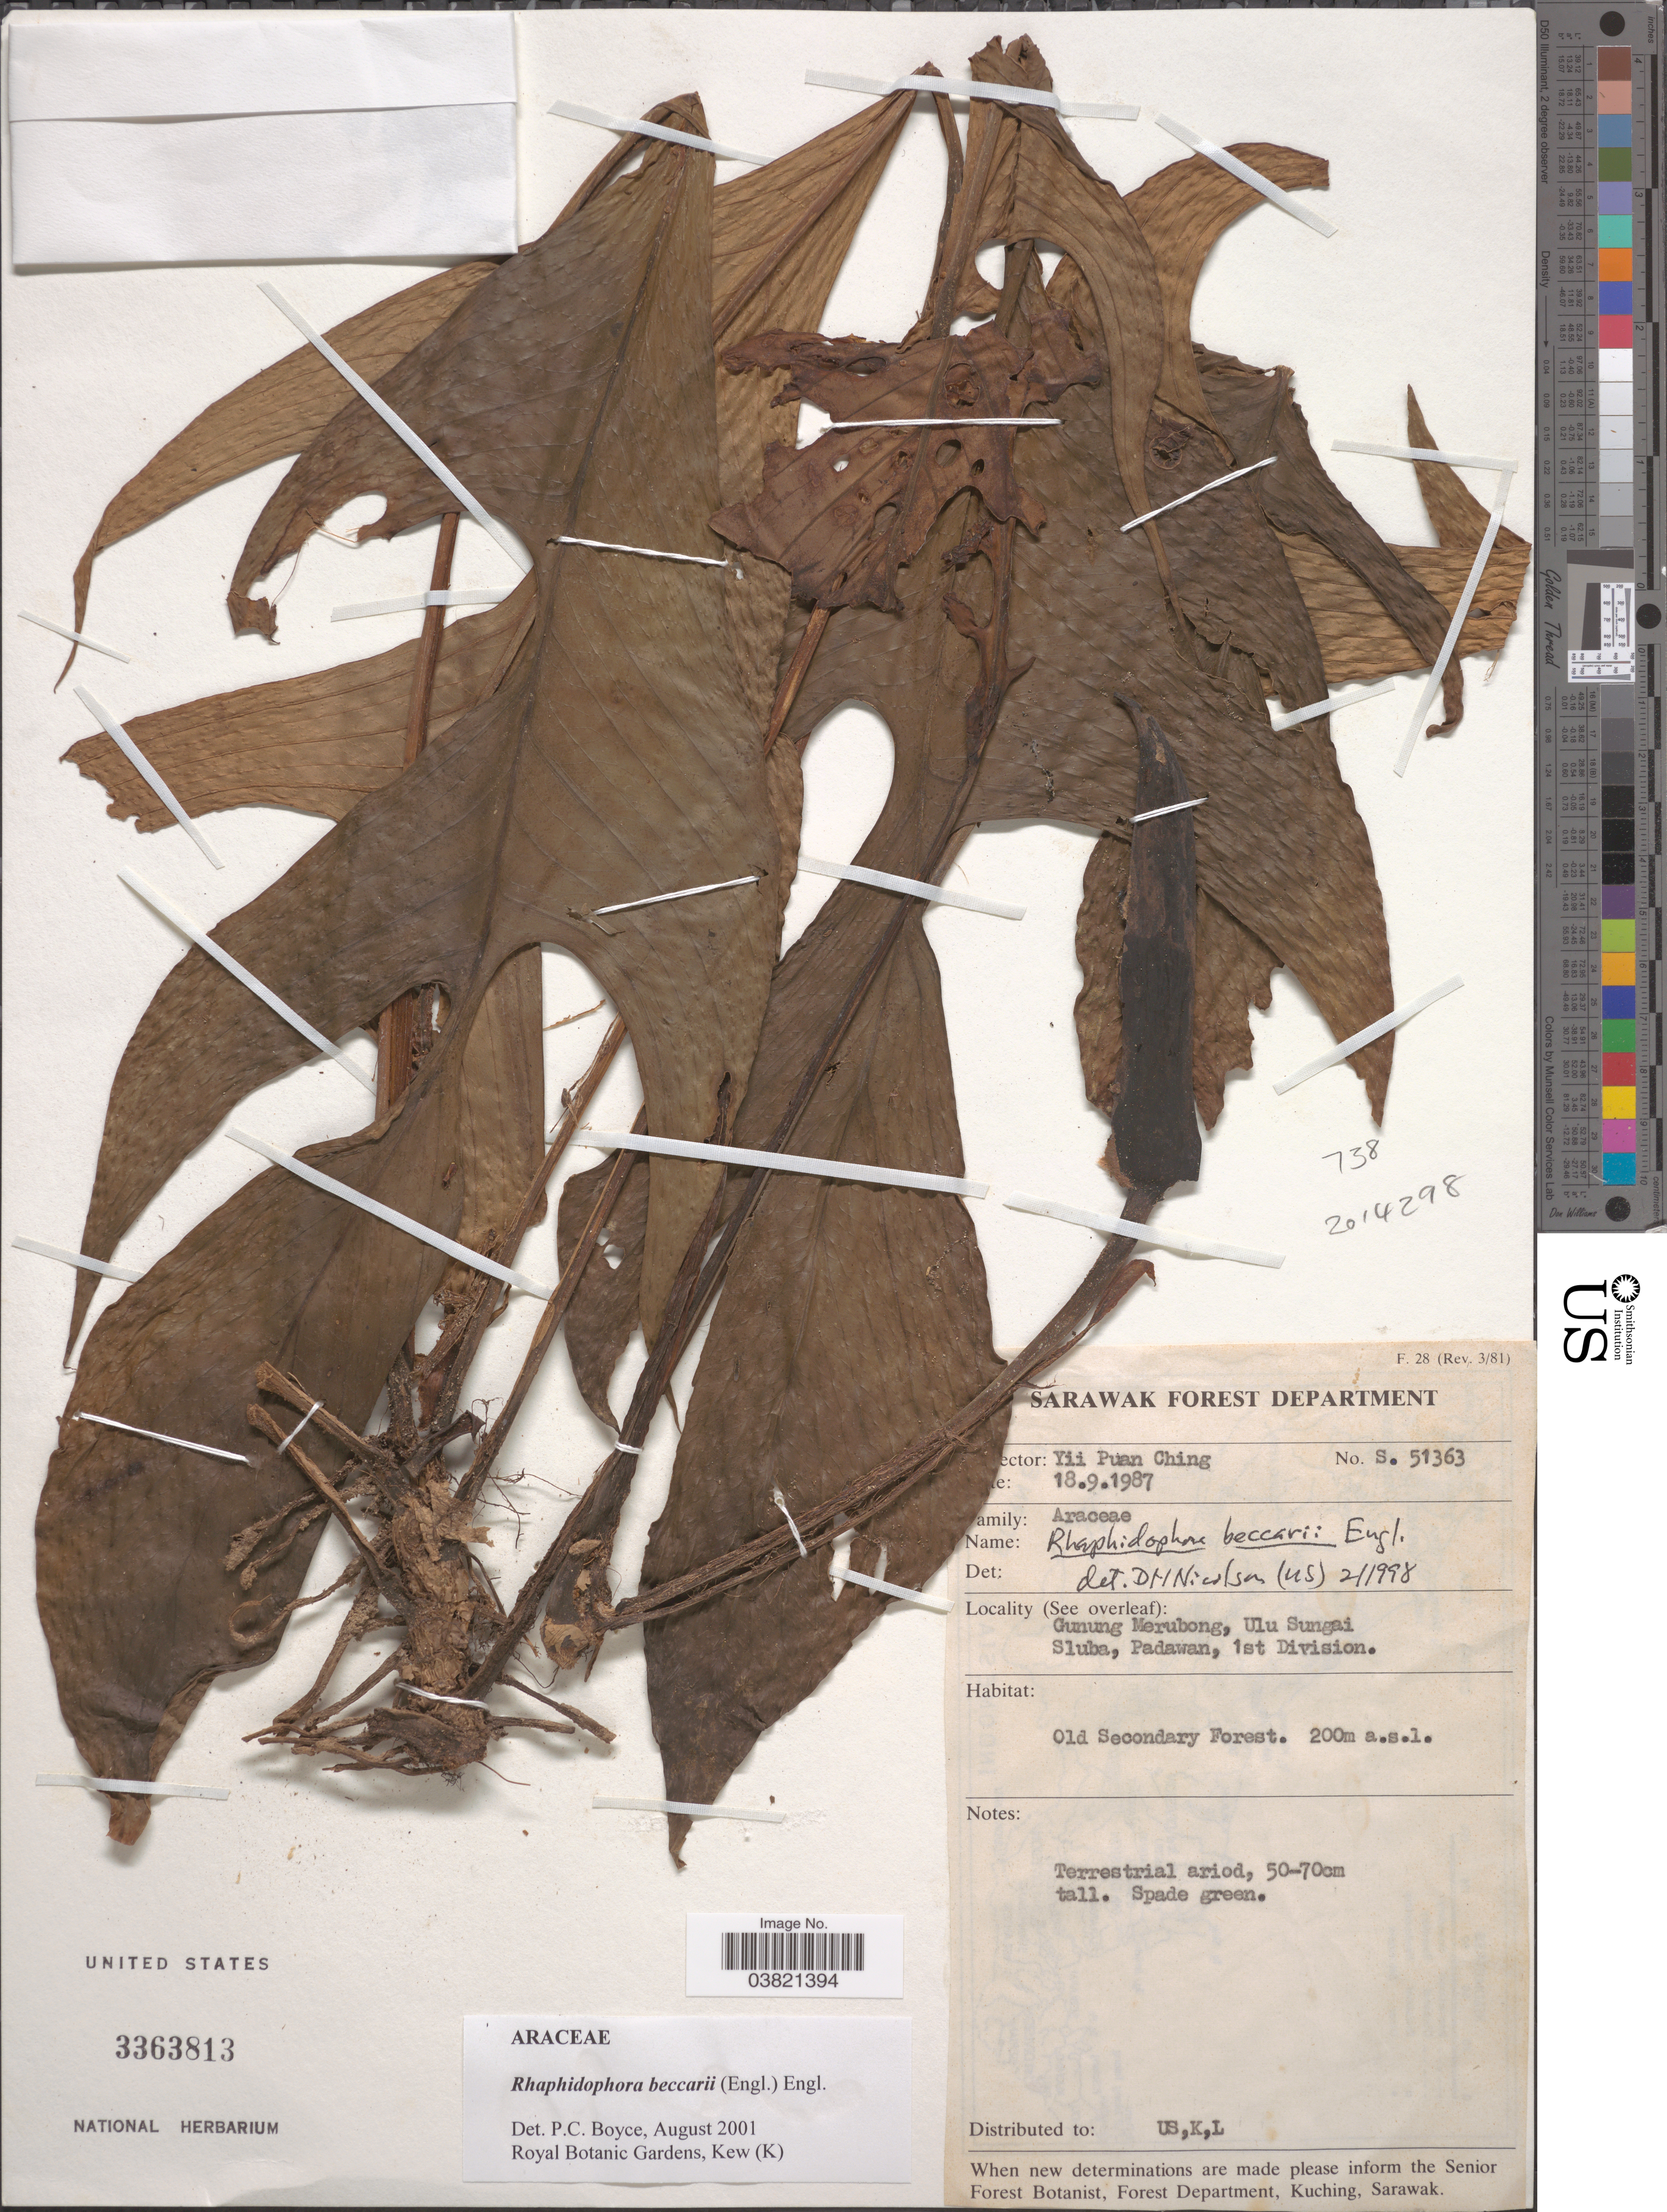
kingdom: Plantae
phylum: Tracheophyta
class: Liliopsida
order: Alismatales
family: Araceae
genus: Rhaphidophora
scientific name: Rhaphidophora beccarii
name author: (Engl.) Engl.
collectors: Y. P. Ching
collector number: S 51363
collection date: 1987-09-18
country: Malaysia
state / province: Sarawak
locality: Gunung Merubong, Ulu Sungai Sluba, Padawan, 1st Division.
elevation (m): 200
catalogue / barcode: US 3363813